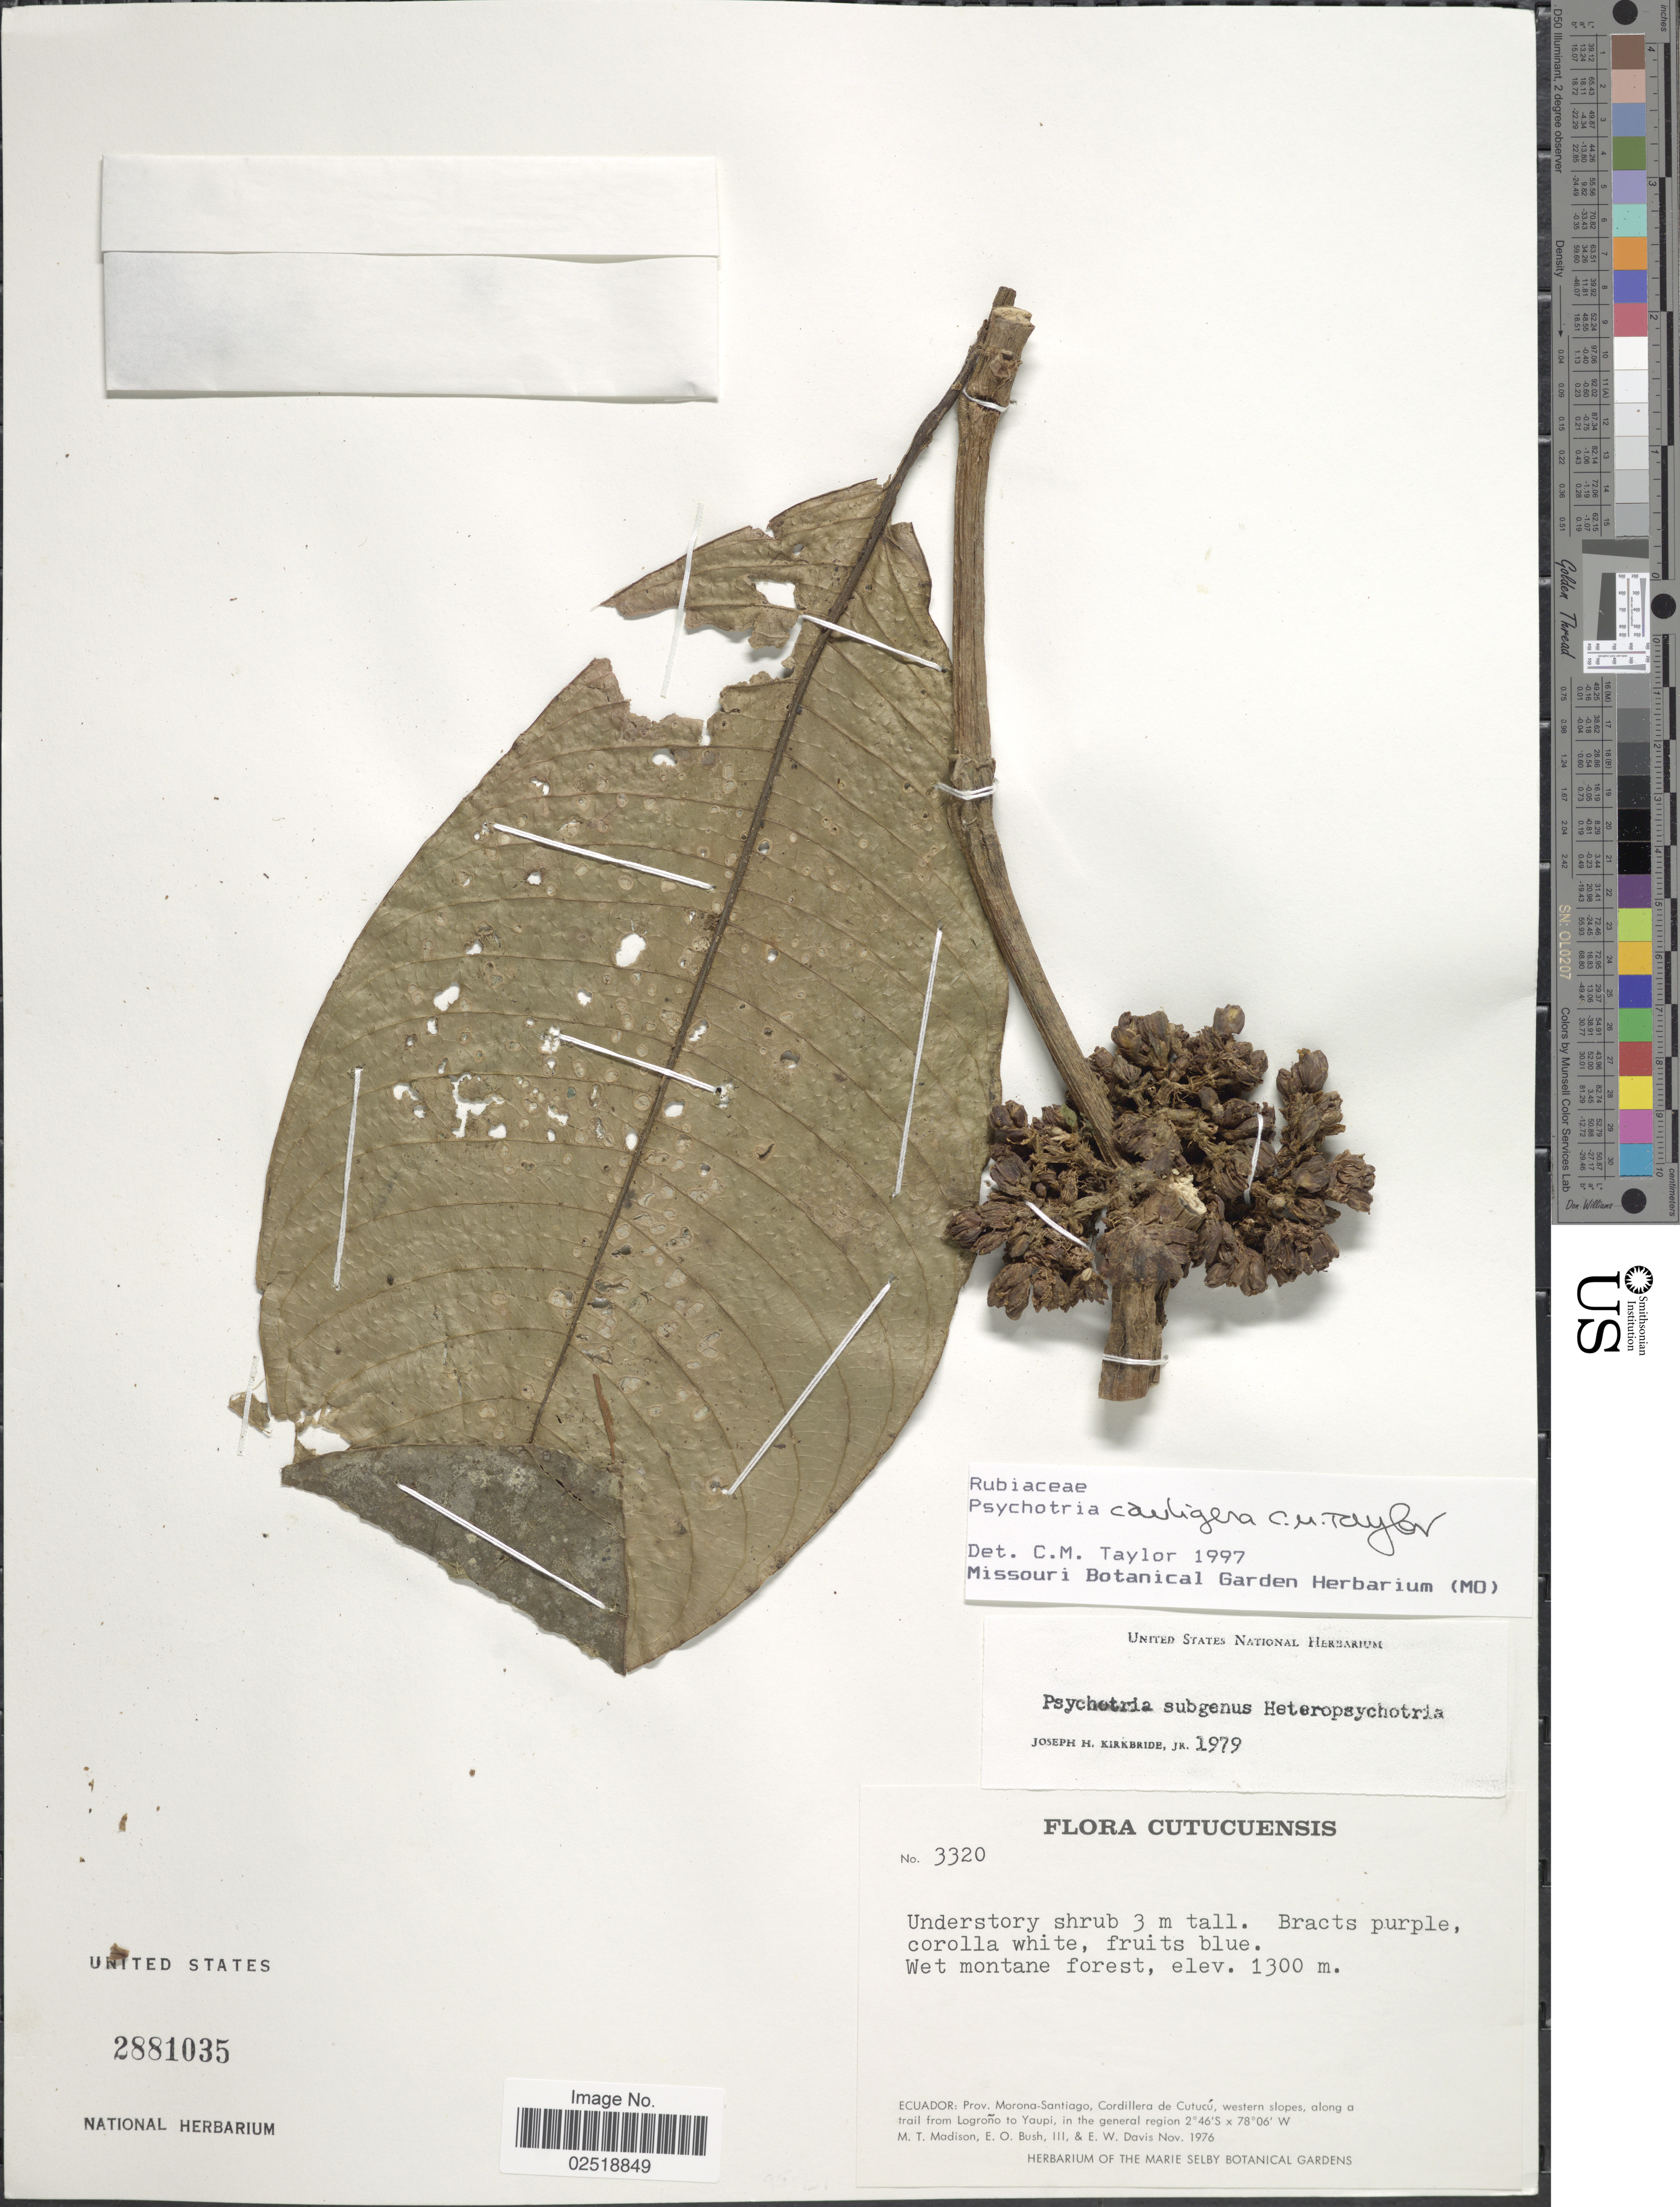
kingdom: Plantae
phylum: Tracheophyta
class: Magnoliopsida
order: Gentianales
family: Rubiaceae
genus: Psychotria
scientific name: Psychotria cauligera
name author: C.M. Taylor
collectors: M. T. Madison, E. O. Bush & E. W. Davis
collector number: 3320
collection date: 1976-11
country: Ecuador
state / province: Morona-Santiago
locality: Wet montane forest, Cordillera de Cutucú, western slopes, along a trail from Lagroño to Yaupi, in the general region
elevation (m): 1300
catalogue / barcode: US 2881035